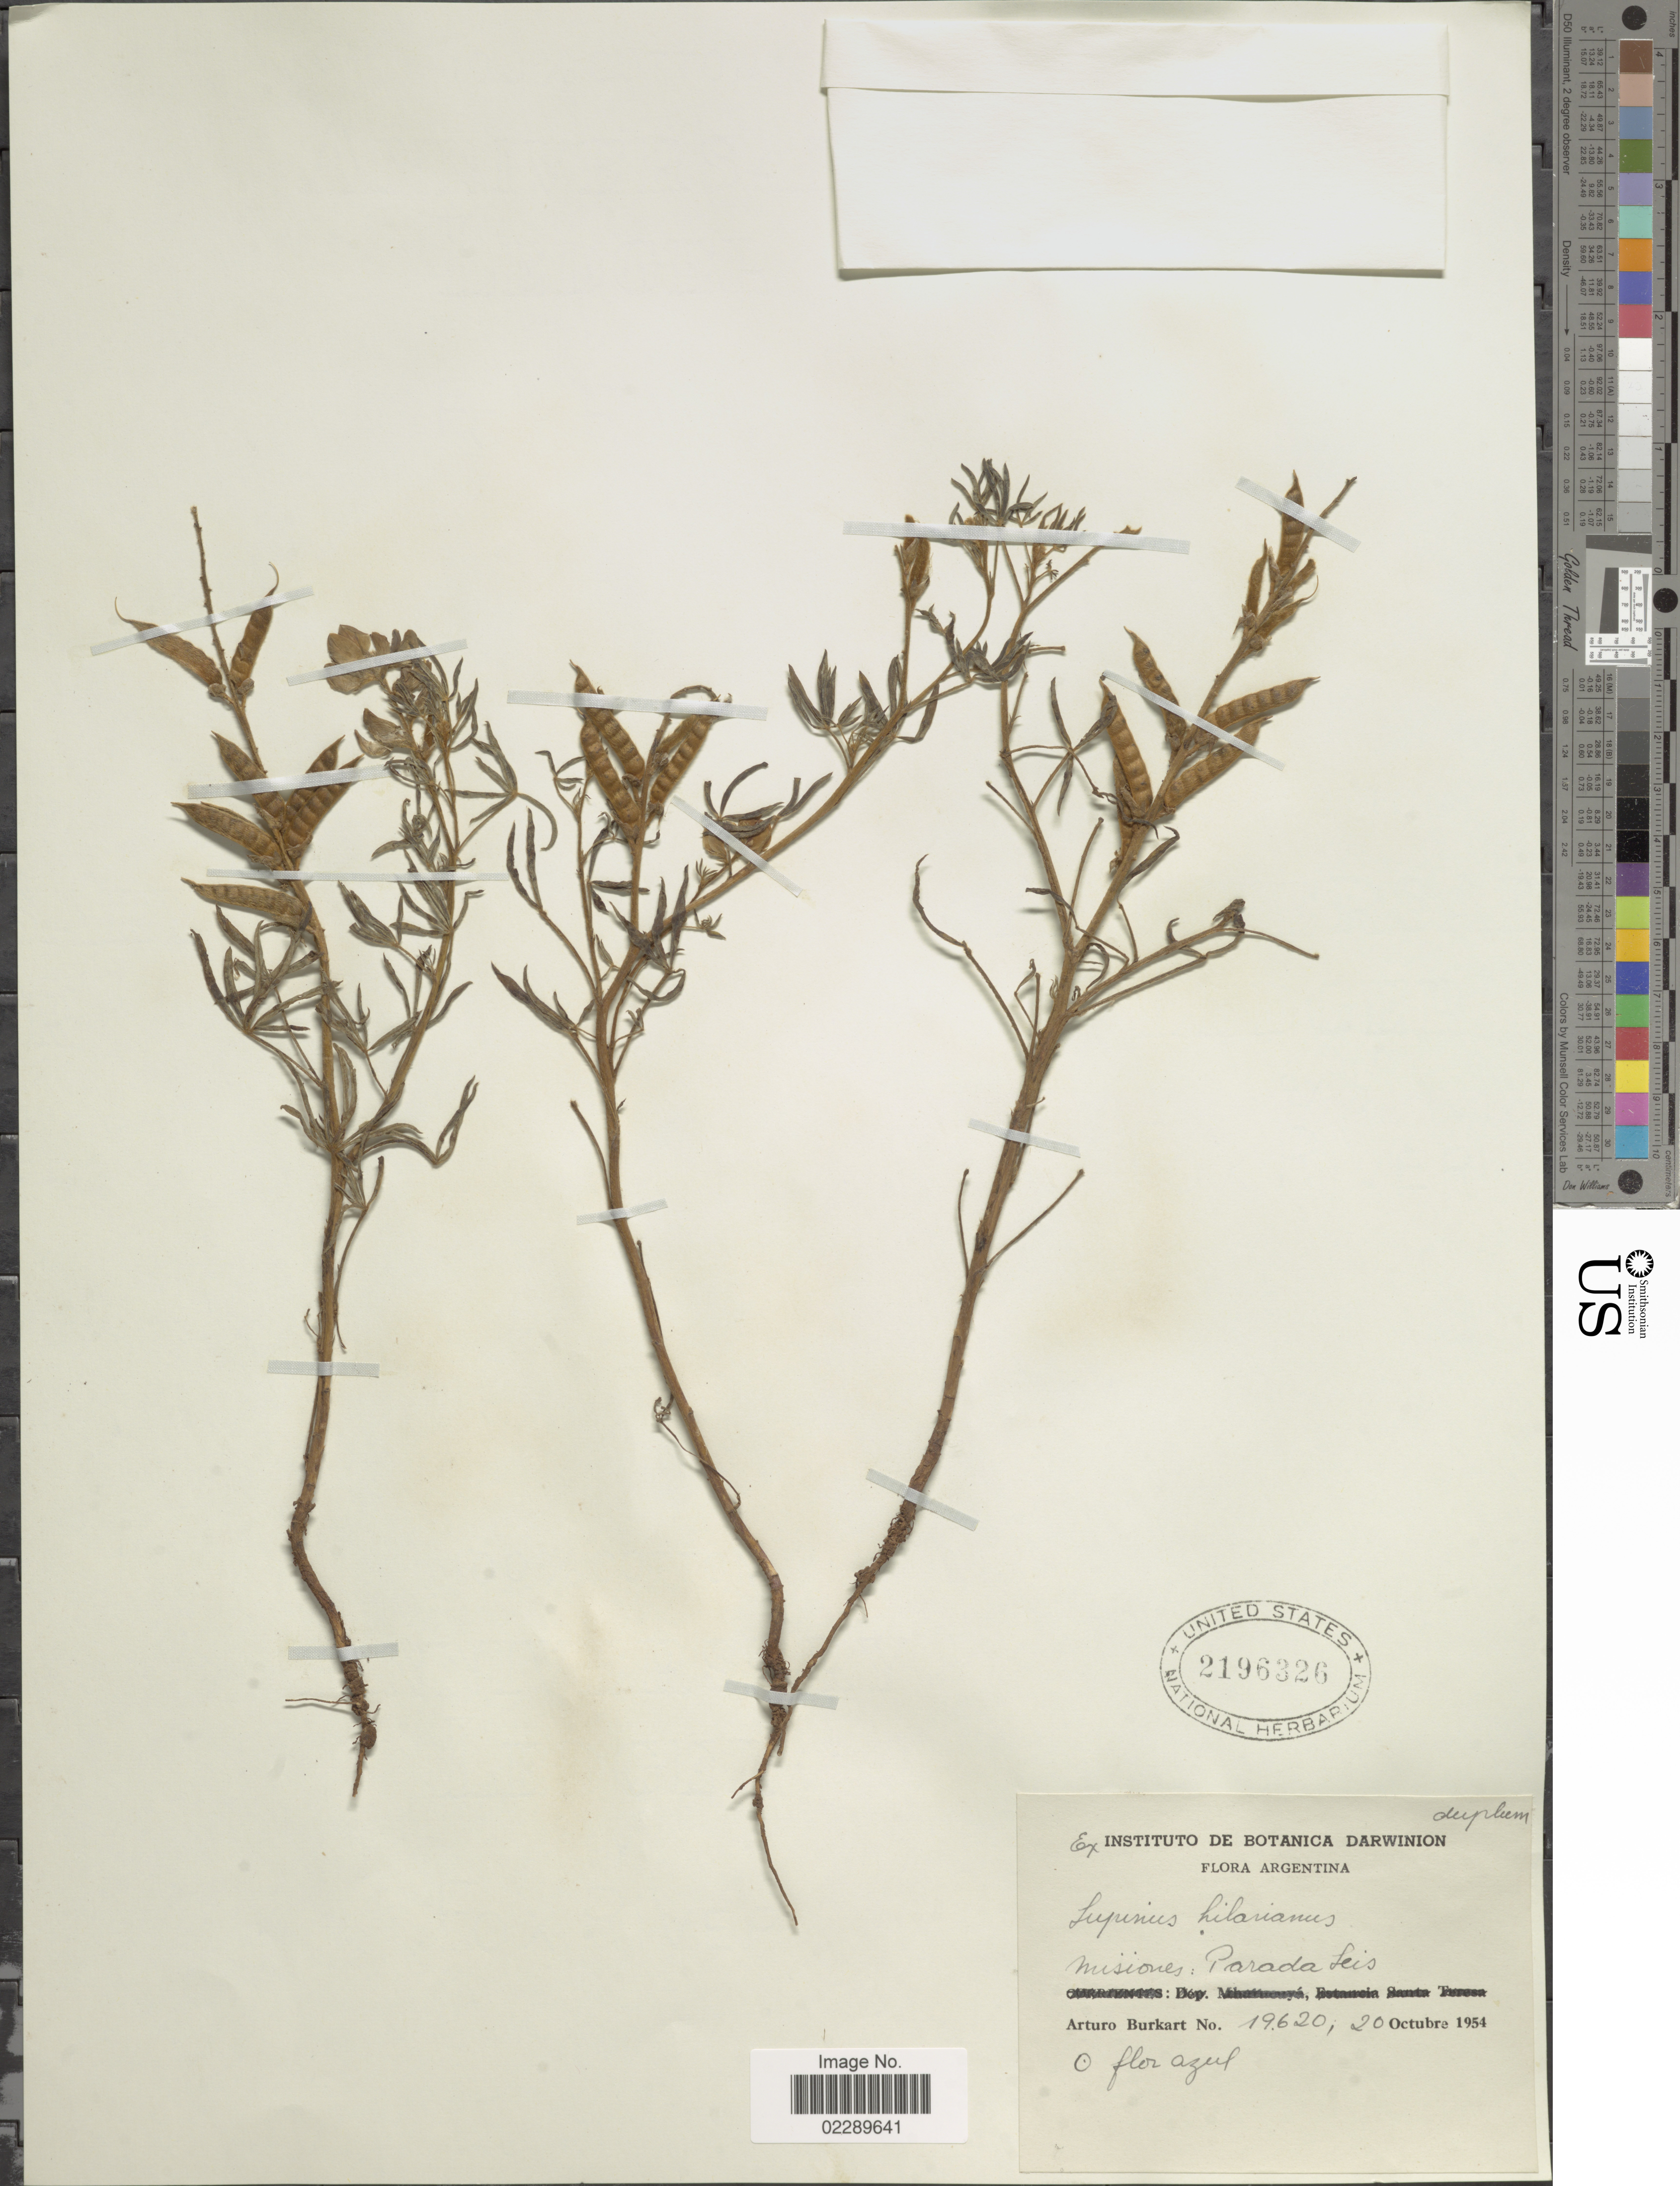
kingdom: Plantae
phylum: Tracheophyta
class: Magnoliopsida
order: Fabales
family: Fabaceae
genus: Lupinus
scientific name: Lupinus gibertianus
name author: C.P. Sm.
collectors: A. E. Burkart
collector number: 19620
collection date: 1954-10-20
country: Argentina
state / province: Misiones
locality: Misiones: Parada Leis.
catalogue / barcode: US 2196326